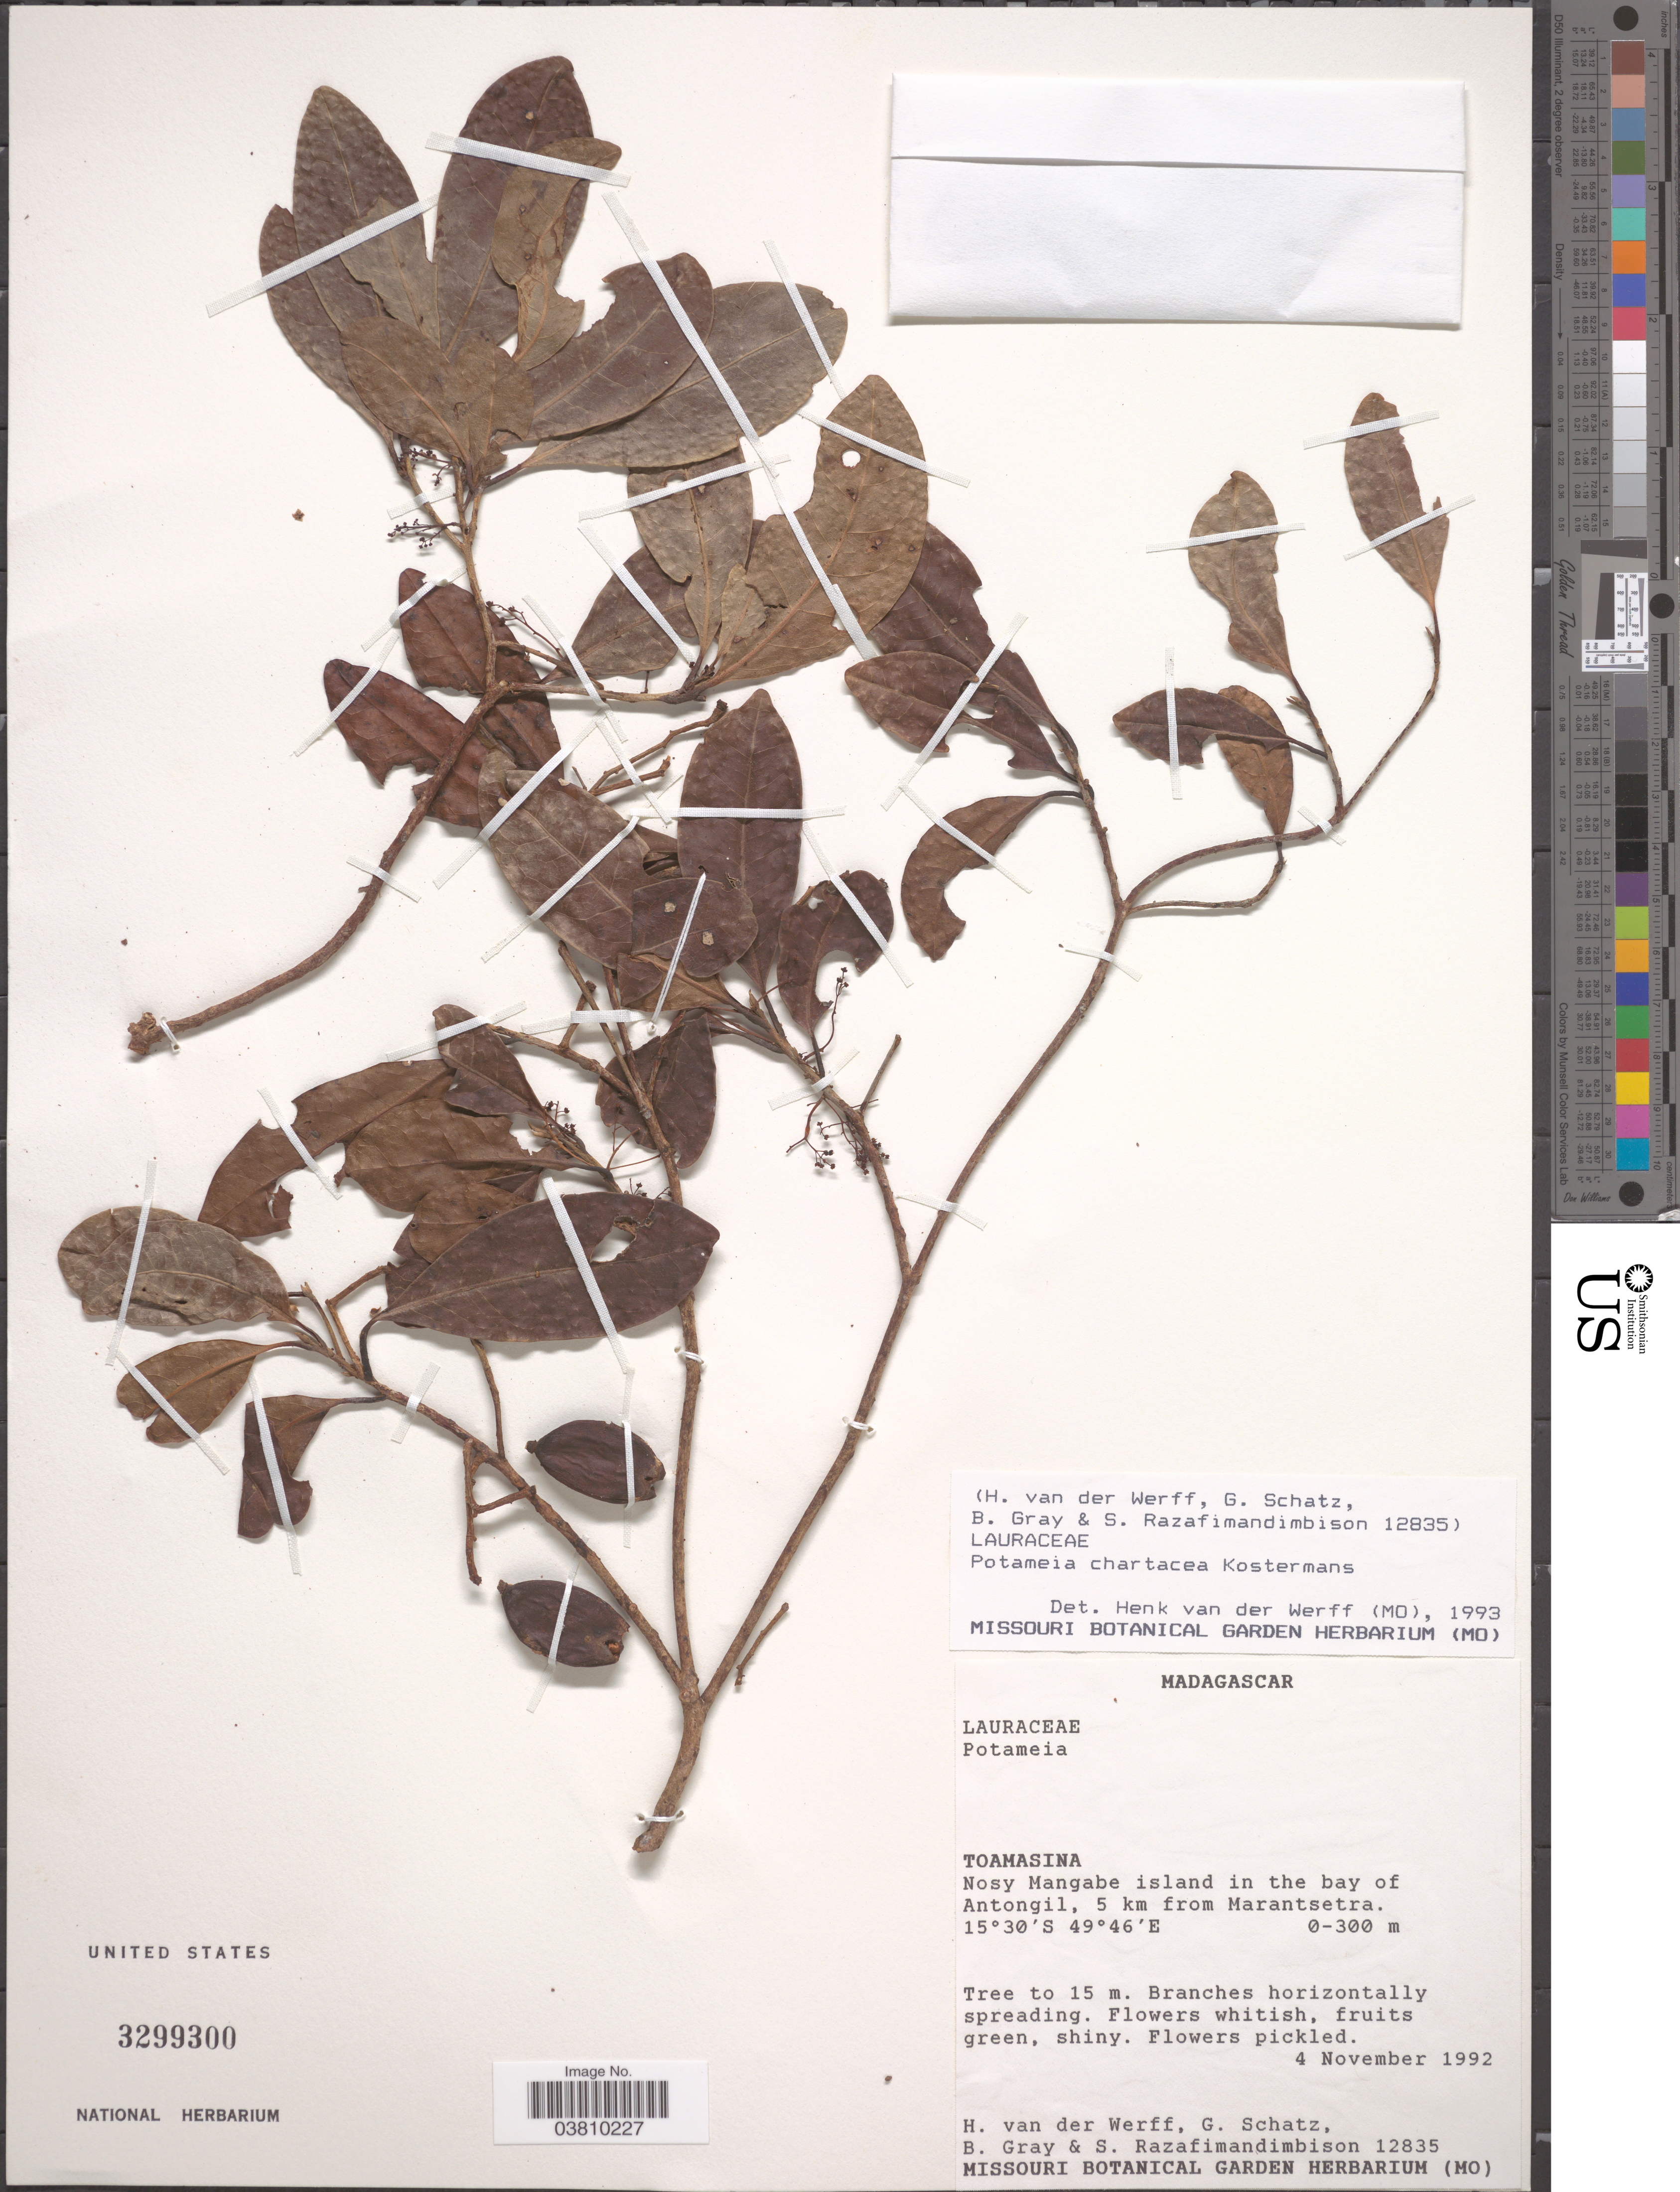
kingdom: Plantae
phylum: Tracheophyta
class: Magnoliopsida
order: Laurales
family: Lauraceae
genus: Potameia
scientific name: Potameia sp.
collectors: H. van der Werff, G. C. Schatz, B. Gray & S. G. Razafimandimbison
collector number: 12835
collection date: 1992-11-04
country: Madagascar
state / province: Analanjirofo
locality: Nosy Mangabe island in the bay of Antongil, 5 km from Marantsetra.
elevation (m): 0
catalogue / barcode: US 3299300